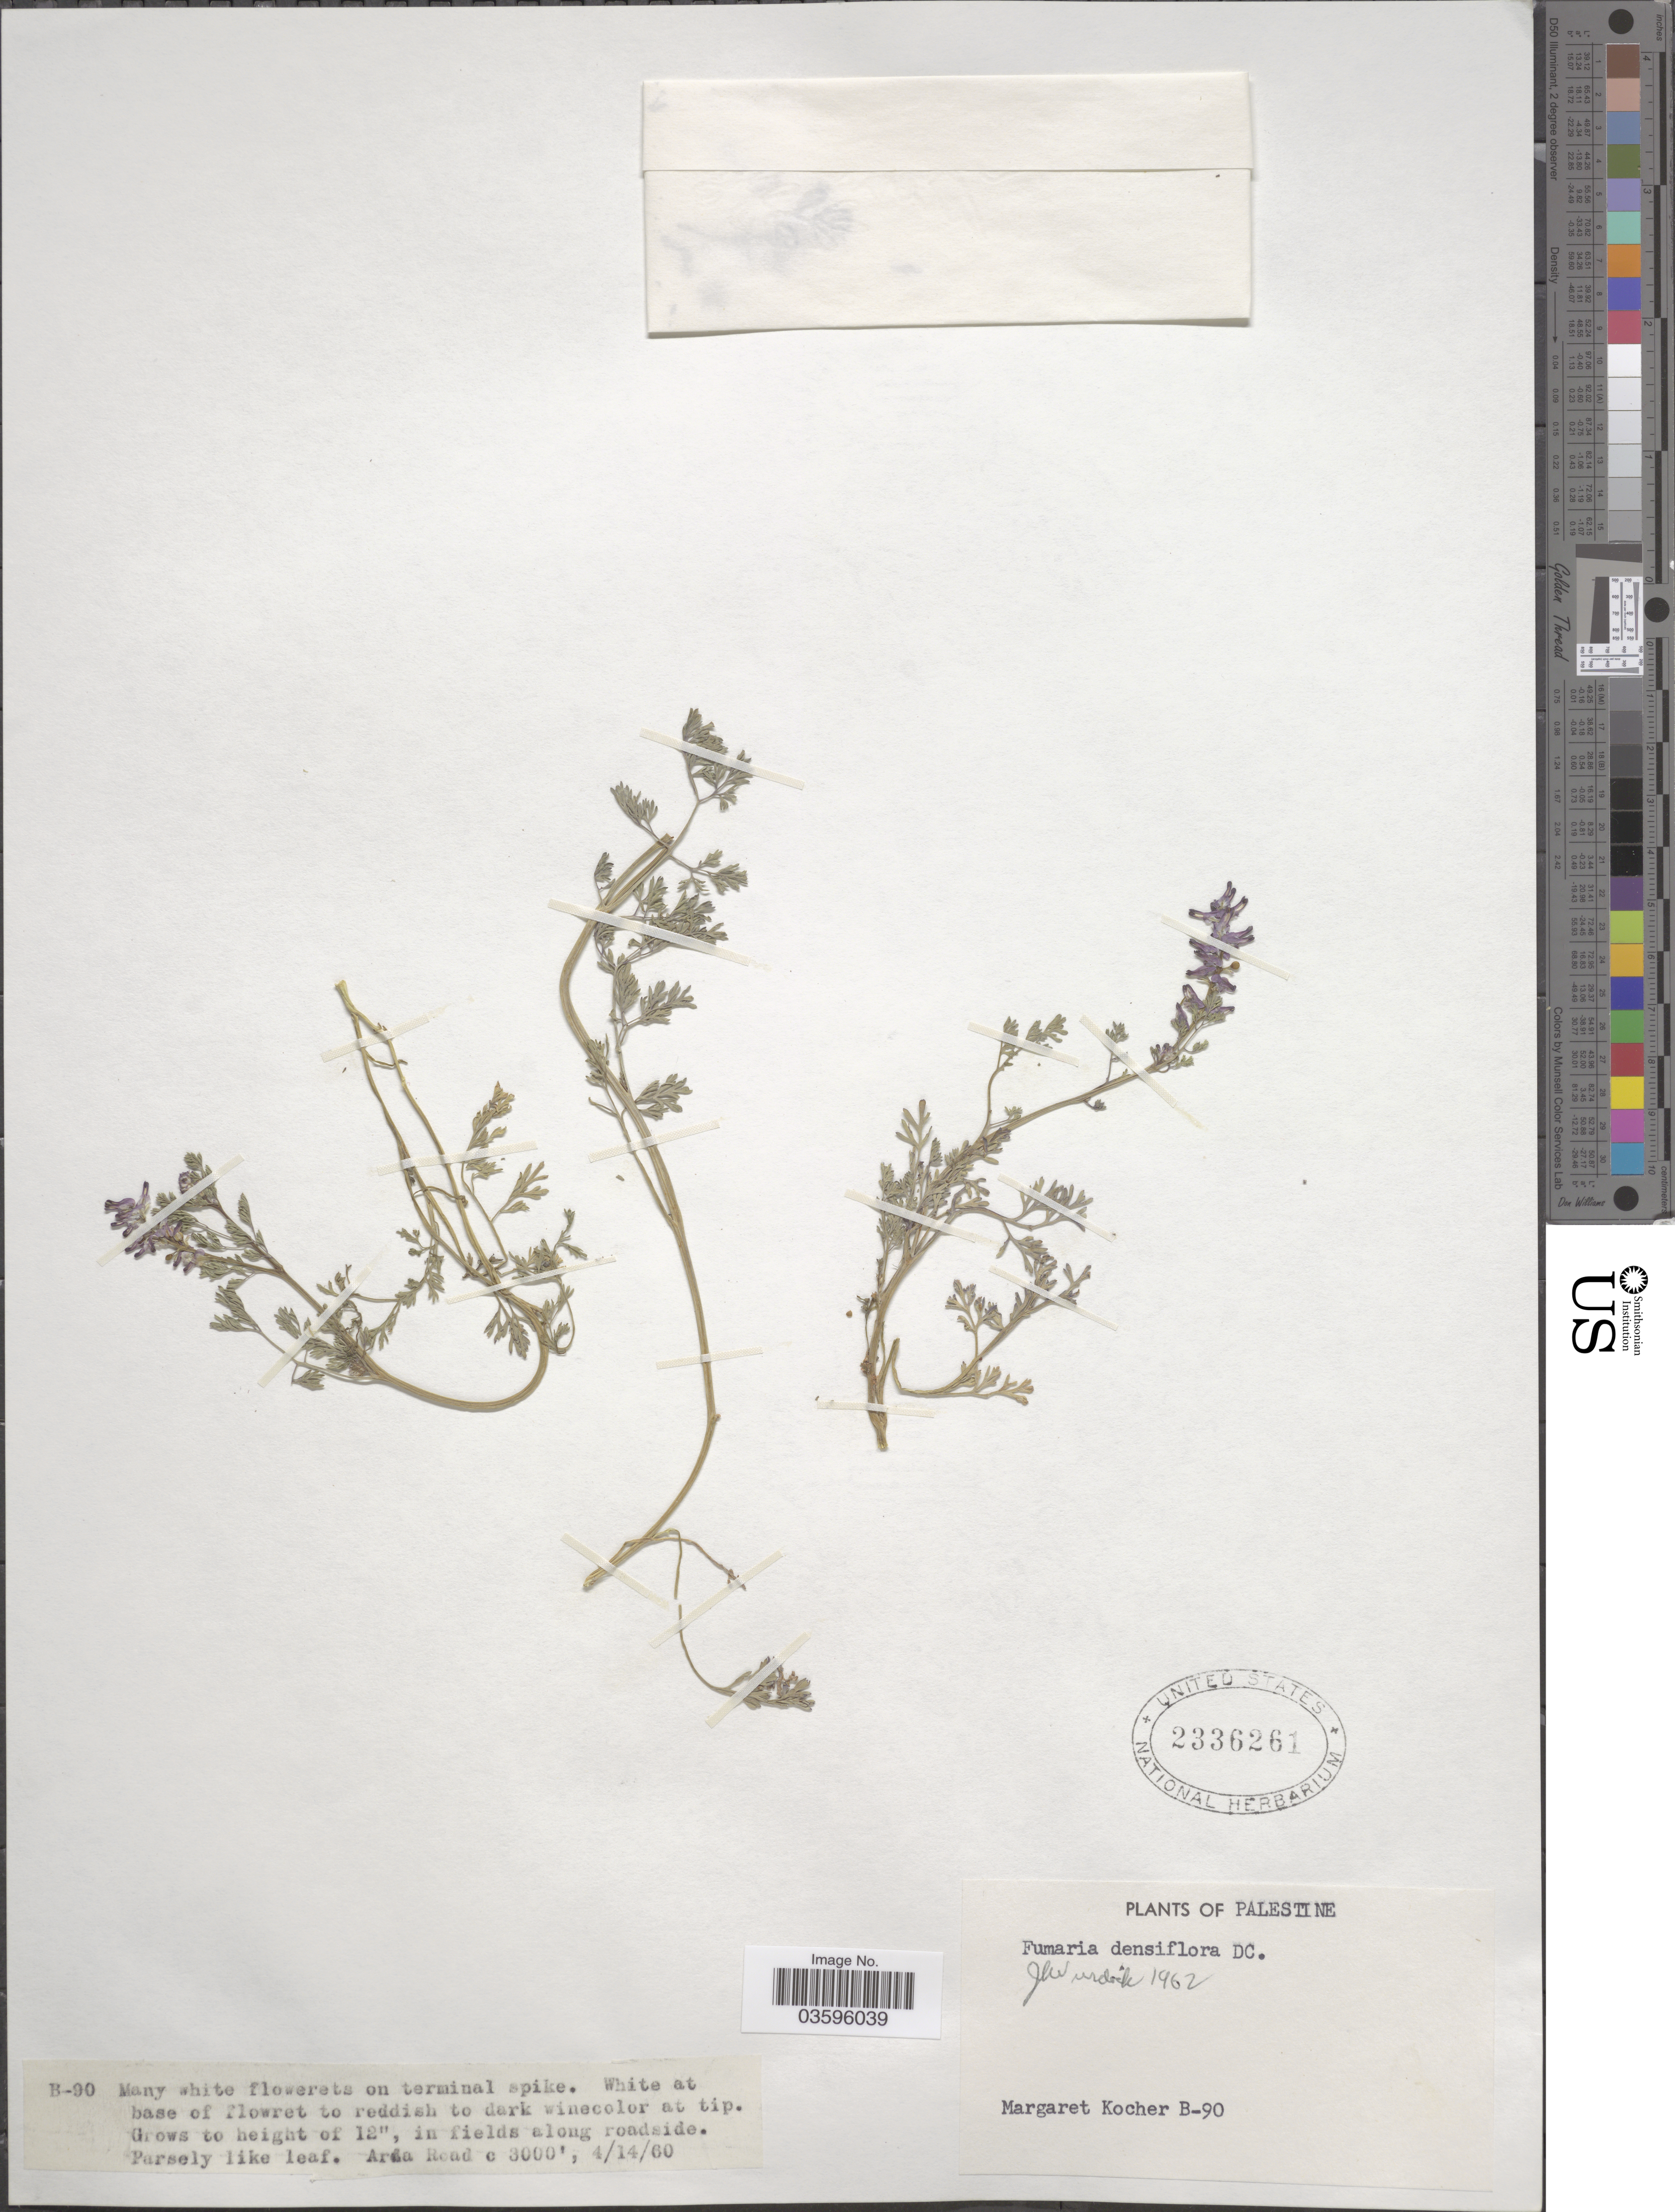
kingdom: Plantae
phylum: Tracheophyta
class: Magnoliopsida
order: Ranunculales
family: Papaveraceae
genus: Fumaria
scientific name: Fumaria densiflora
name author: DC.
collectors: M. Kocher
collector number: B-90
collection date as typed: Transcribed d/m/y: 14/4/60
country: Israel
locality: Palestine. In fields along roadside. Area [interpreted] Road.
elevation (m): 914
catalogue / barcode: US 2336261